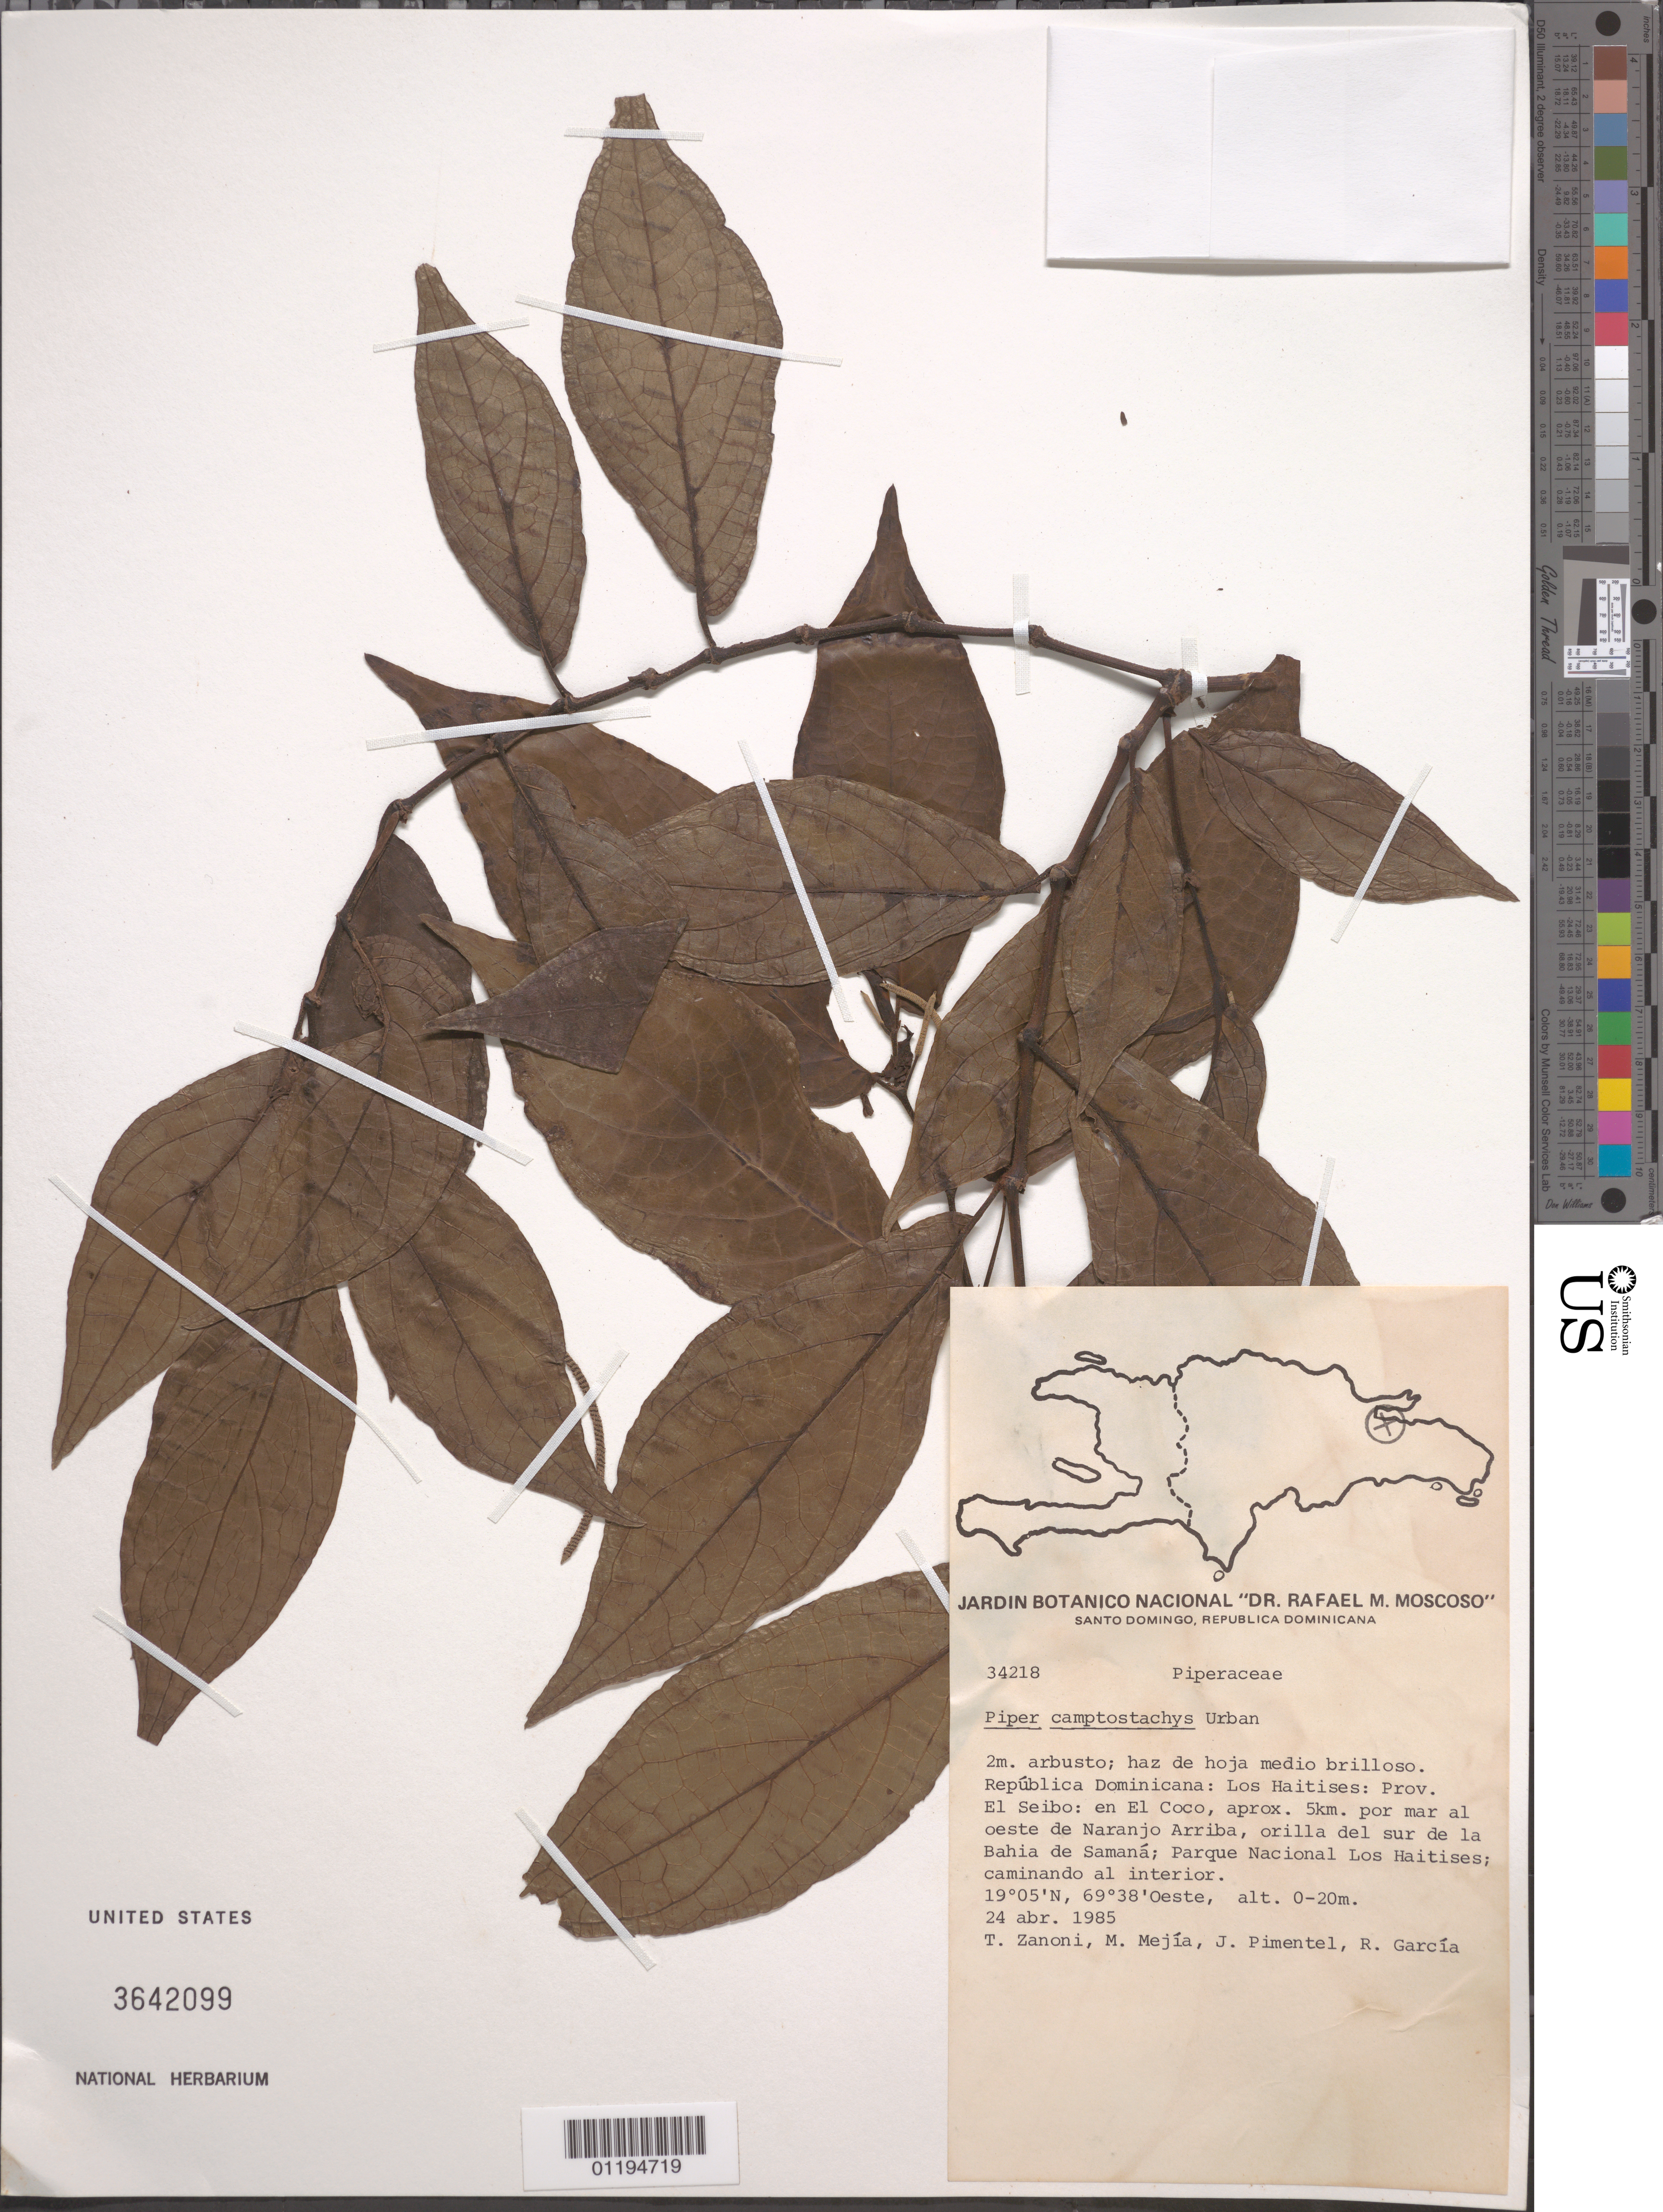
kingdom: Plantae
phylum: Tracheophyta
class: Magnoliopsida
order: Piperales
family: Piperaceae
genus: Piper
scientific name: Piper camptostachys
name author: Urb.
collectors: T. A. Zanoni, M. Mejia, J. Pimental & R. Garcia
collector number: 34218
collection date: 1985-04-24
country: Dominican Republic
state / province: El Seibo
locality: on El Coco about 5km from the sea W of Naranjo Arriba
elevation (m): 0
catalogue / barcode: US 3642099